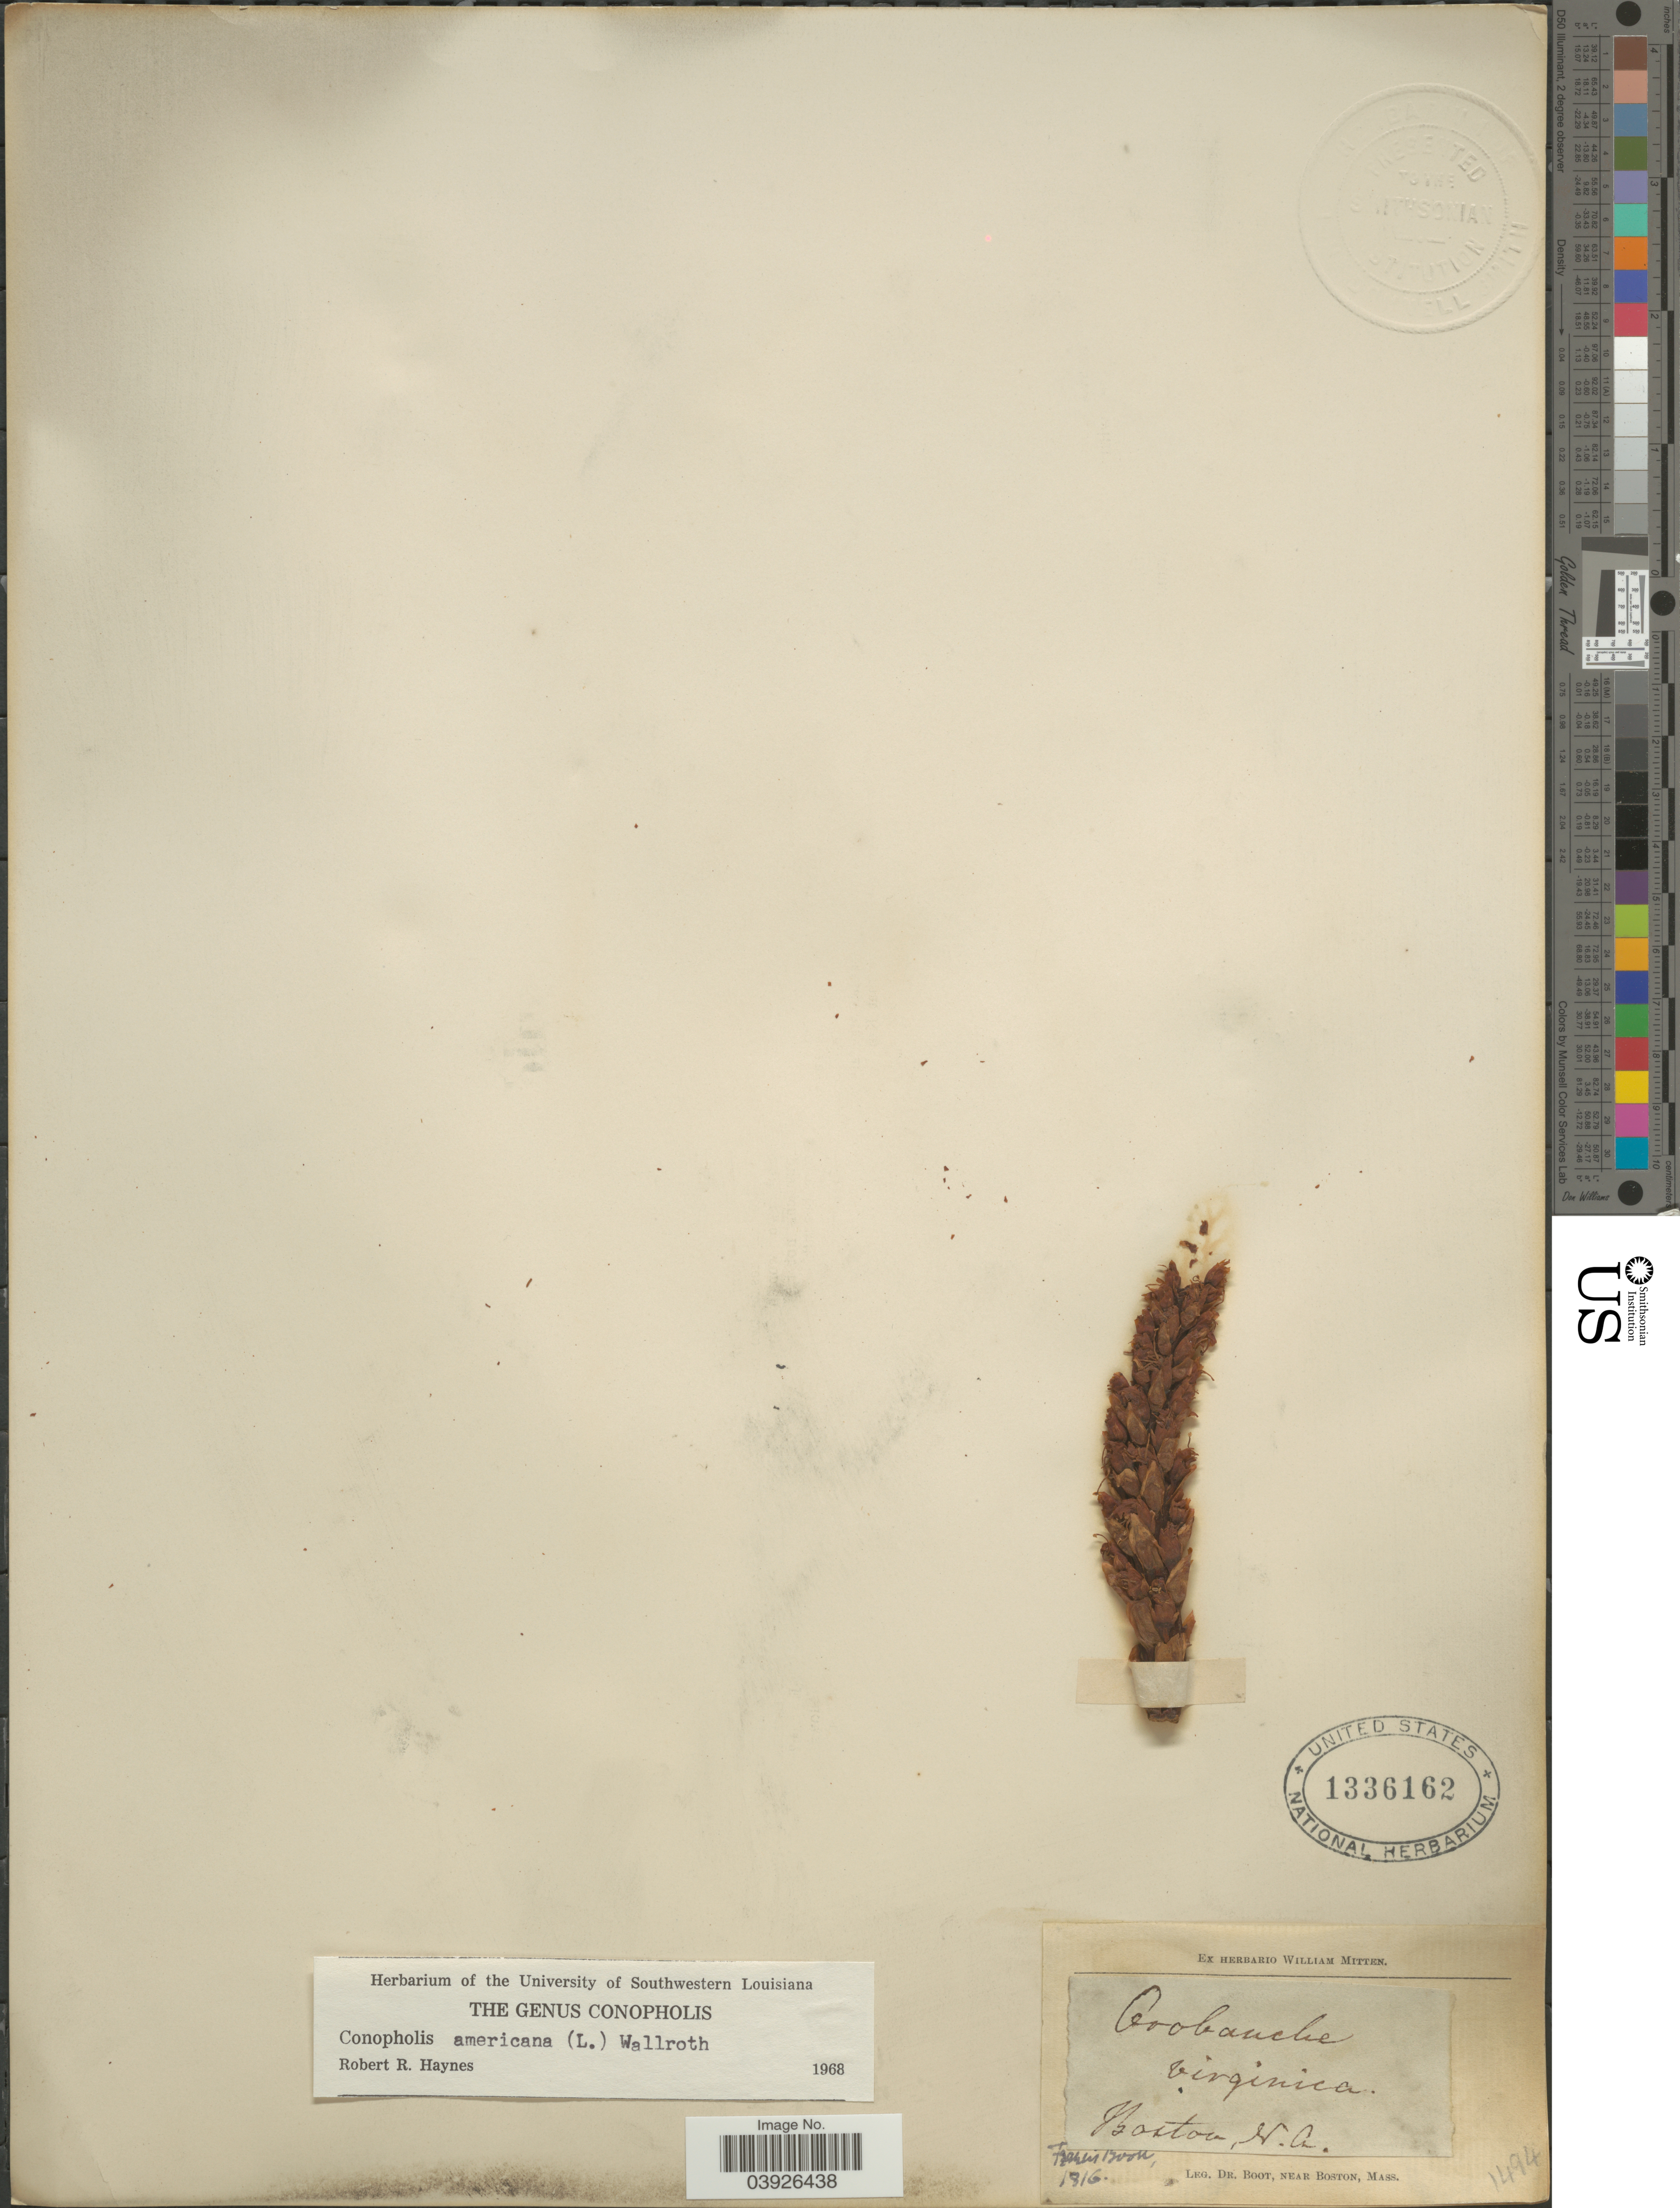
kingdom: Plantae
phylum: Tracheophyta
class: Magnoliopsida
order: Lamiales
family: Orobanchaceae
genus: Conopholis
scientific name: Conopholis americana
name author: (L. f.) Wallr.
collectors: F. M. B. Boott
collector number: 1494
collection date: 1816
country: United States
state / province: Massachusetts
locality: Near Boston.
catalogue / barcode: US 1336162